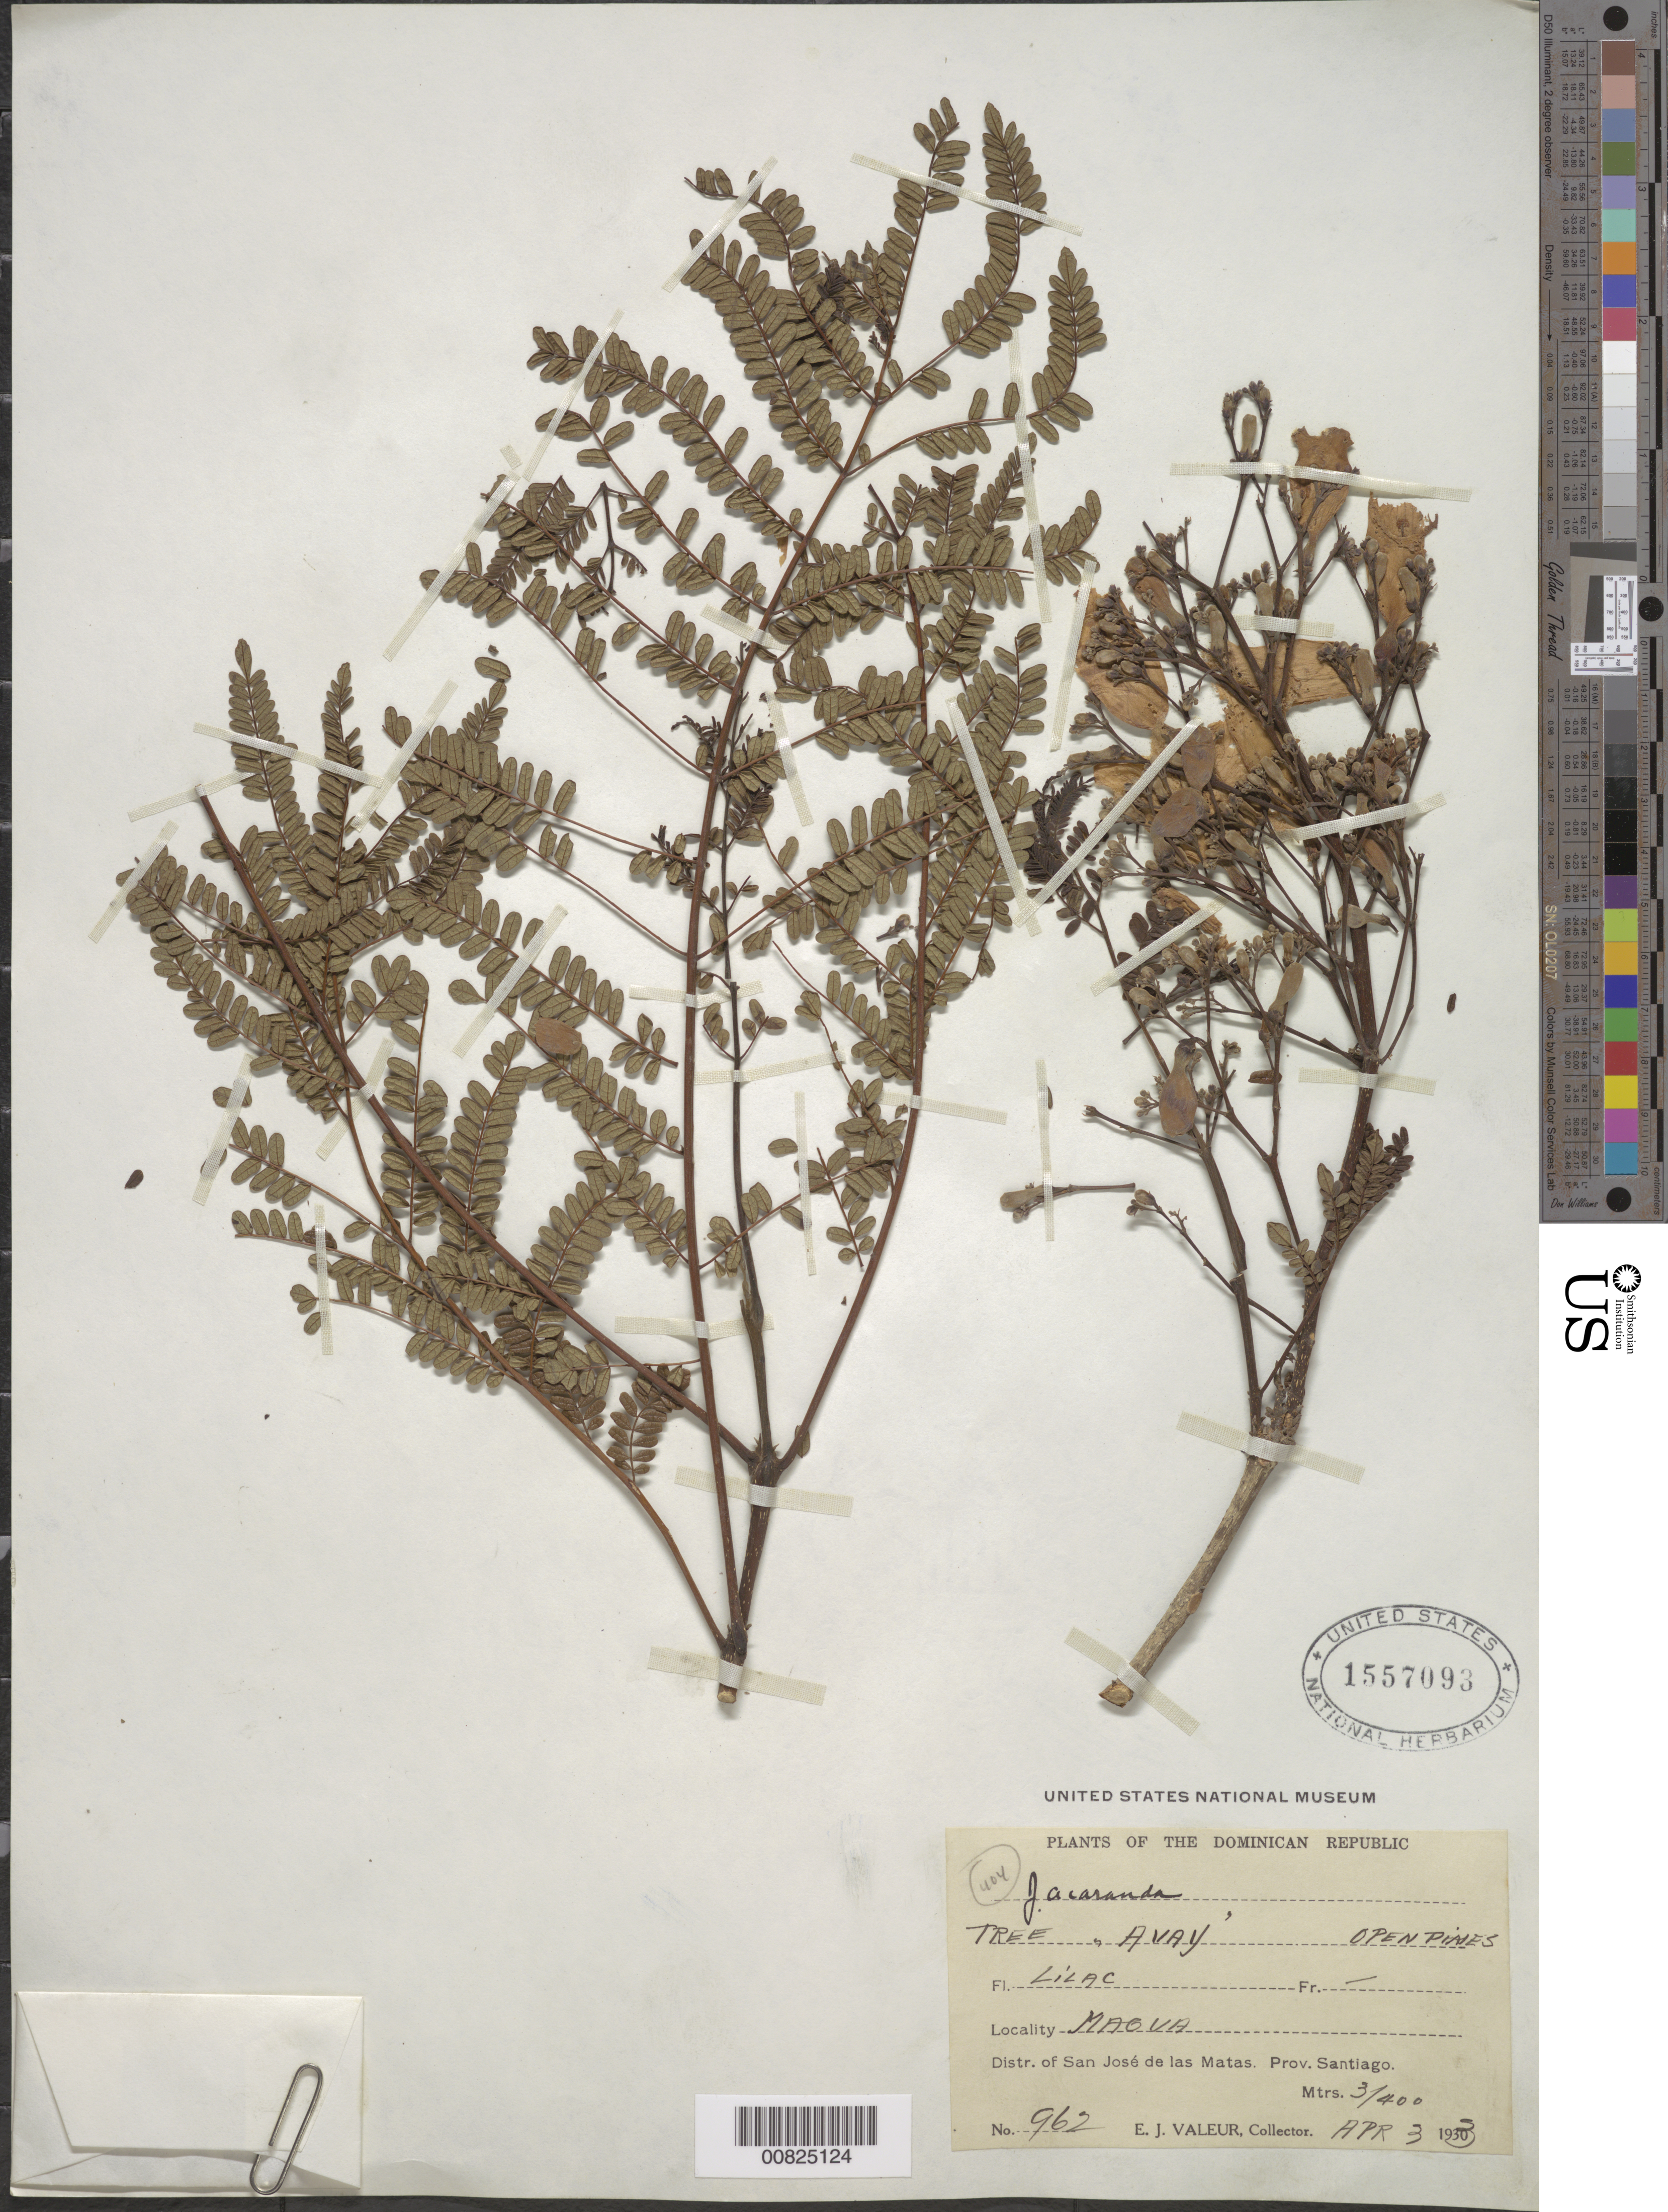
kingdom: Plantae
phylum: Tracheophyta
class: Magnoliopsida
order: Lamiales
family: Bignoniaceae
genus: Jacaranda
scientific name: Jacaranda poitaei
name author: Urb.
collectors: E. Valeur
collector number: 962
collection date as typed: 03 Apr 1933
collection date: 1933-04-03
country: Dominican Republic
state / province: Santiago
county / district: San José de las Matas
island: Hispaniola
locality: Magua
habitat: Open pines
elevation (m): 300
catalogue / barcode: US 1557093